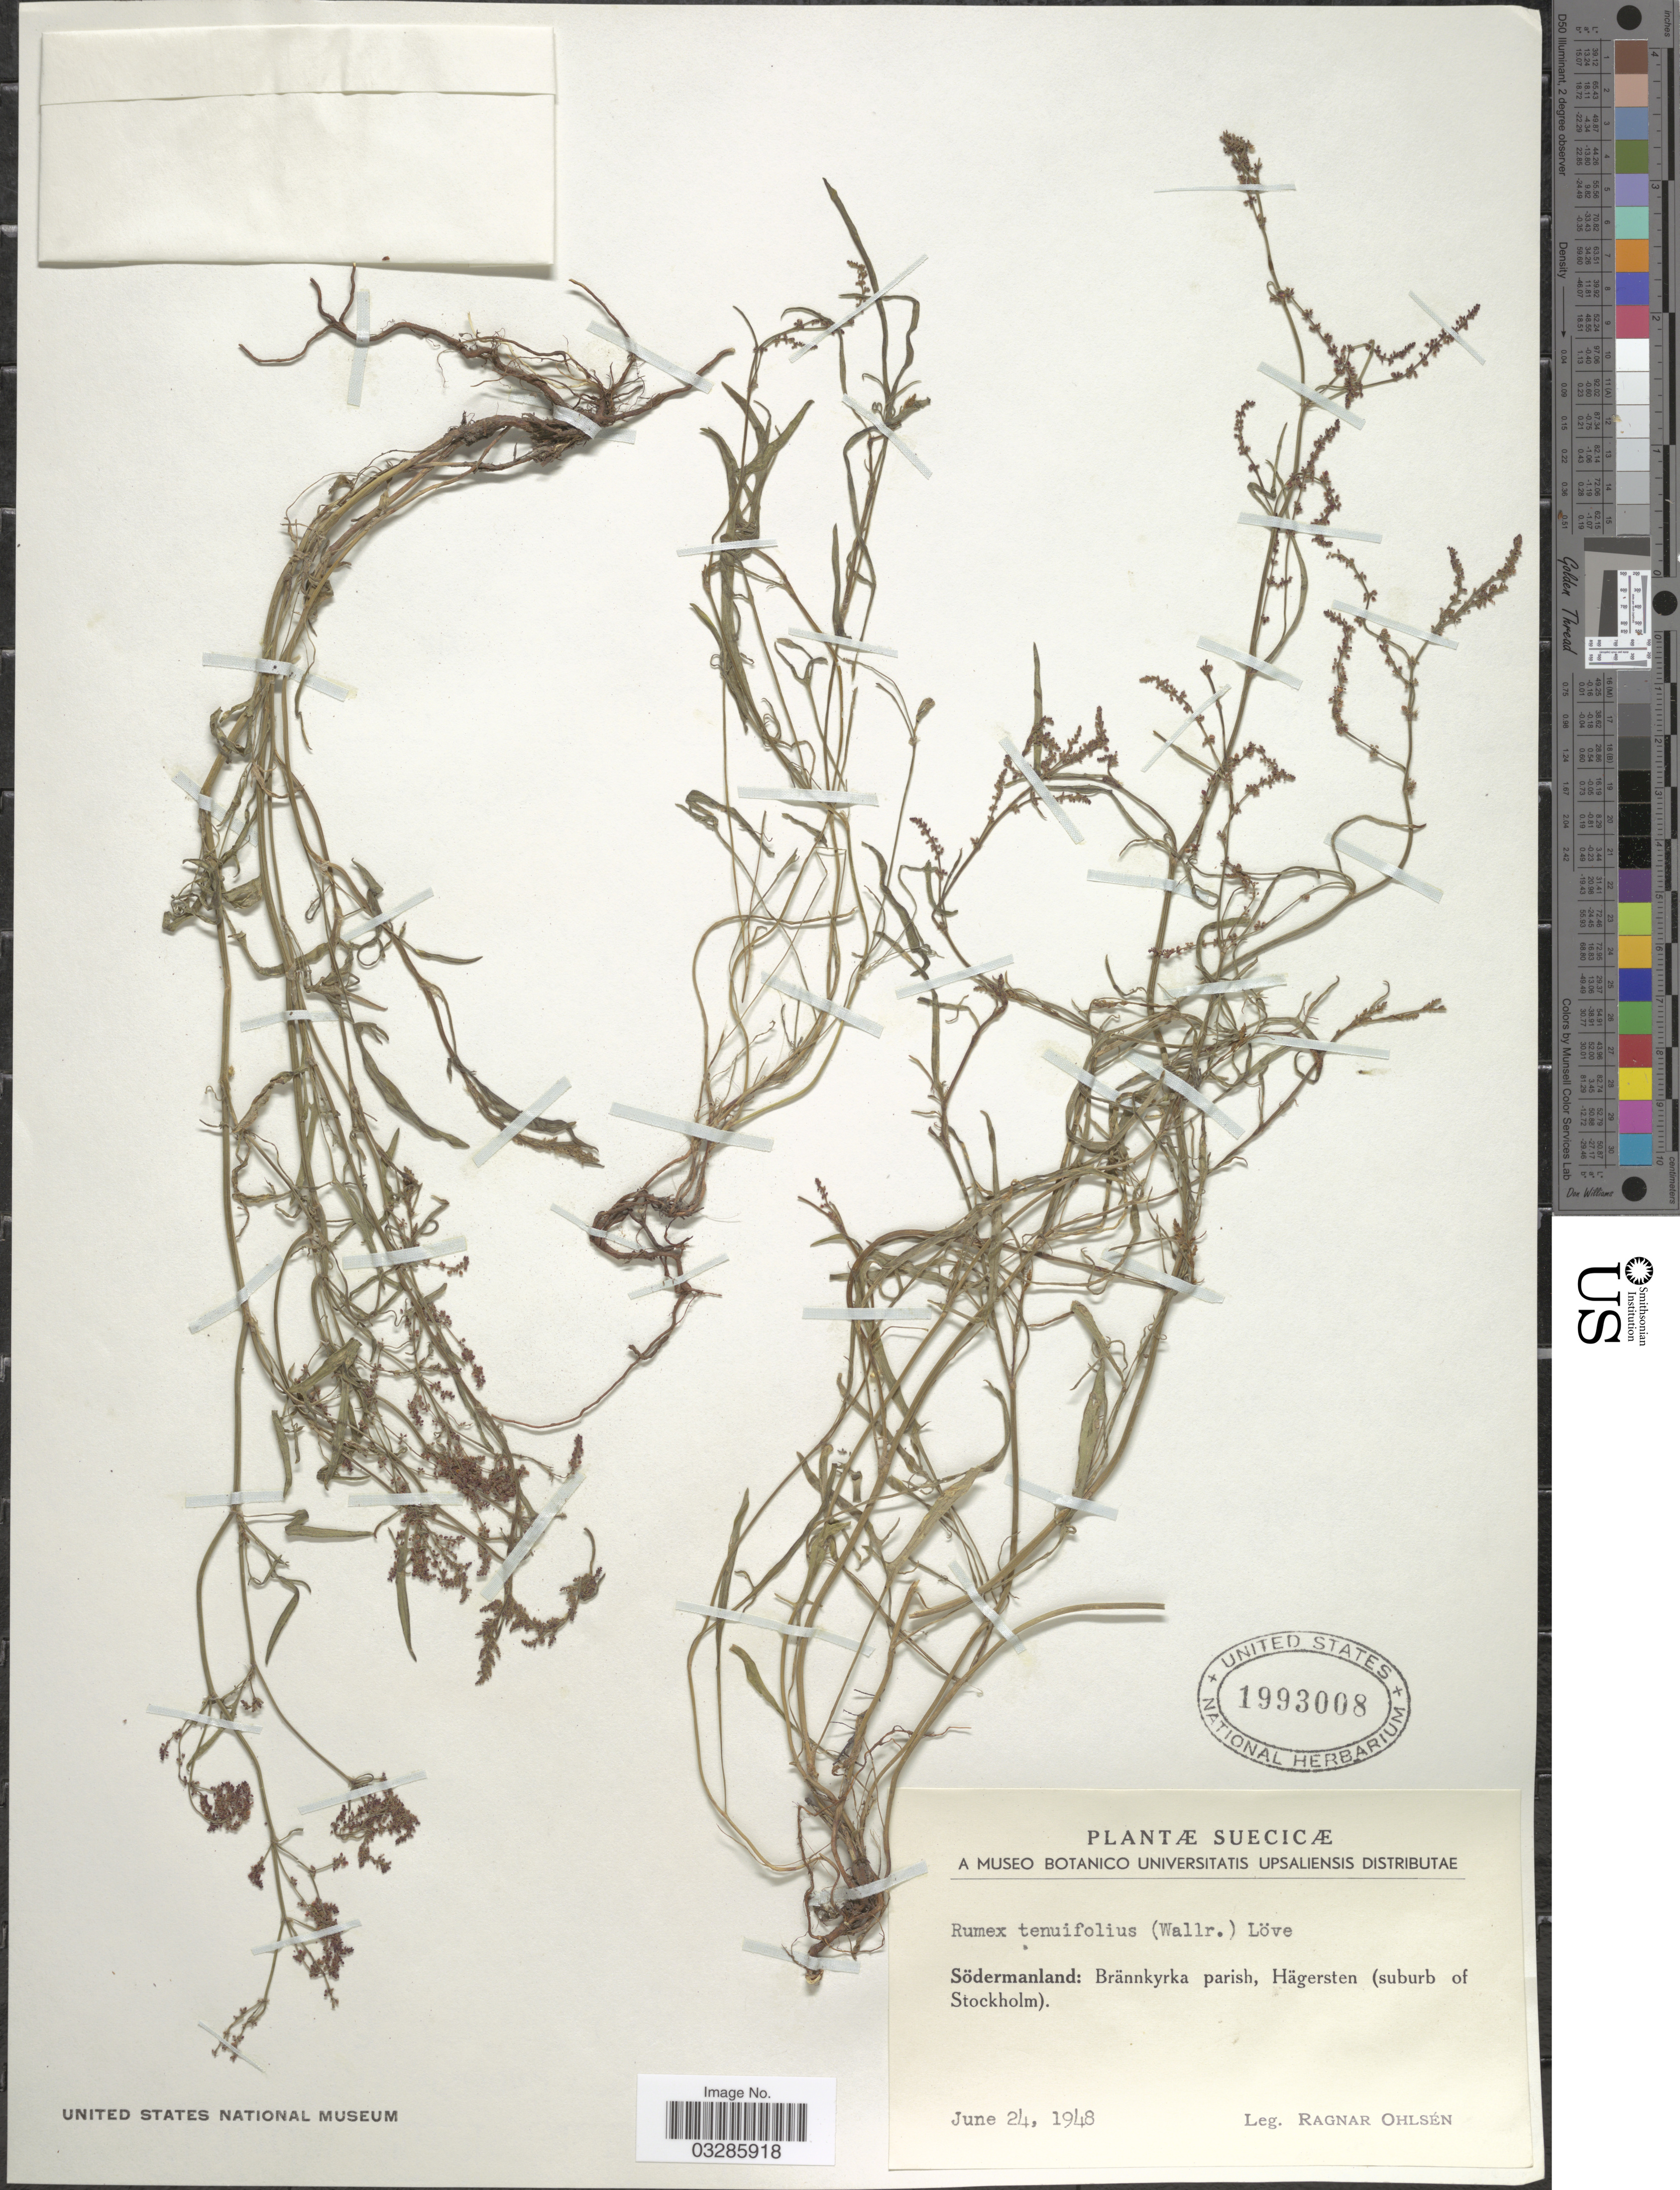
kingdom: Plantae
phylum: Tracheophyta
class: Magnoliopsida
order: Caryophyllales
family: Polygonaceae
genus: Rumex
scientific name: Rumex tenuifolius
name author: (Wallr.) Á. Löve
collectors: R. Ohlsén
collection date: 1948-06-24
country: Sweden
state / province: Sodermanland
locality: Suecicæ, Södermanland: Brännkyrka parish, Hägersten (suburb of Stockholm).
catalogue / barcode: US 1993008